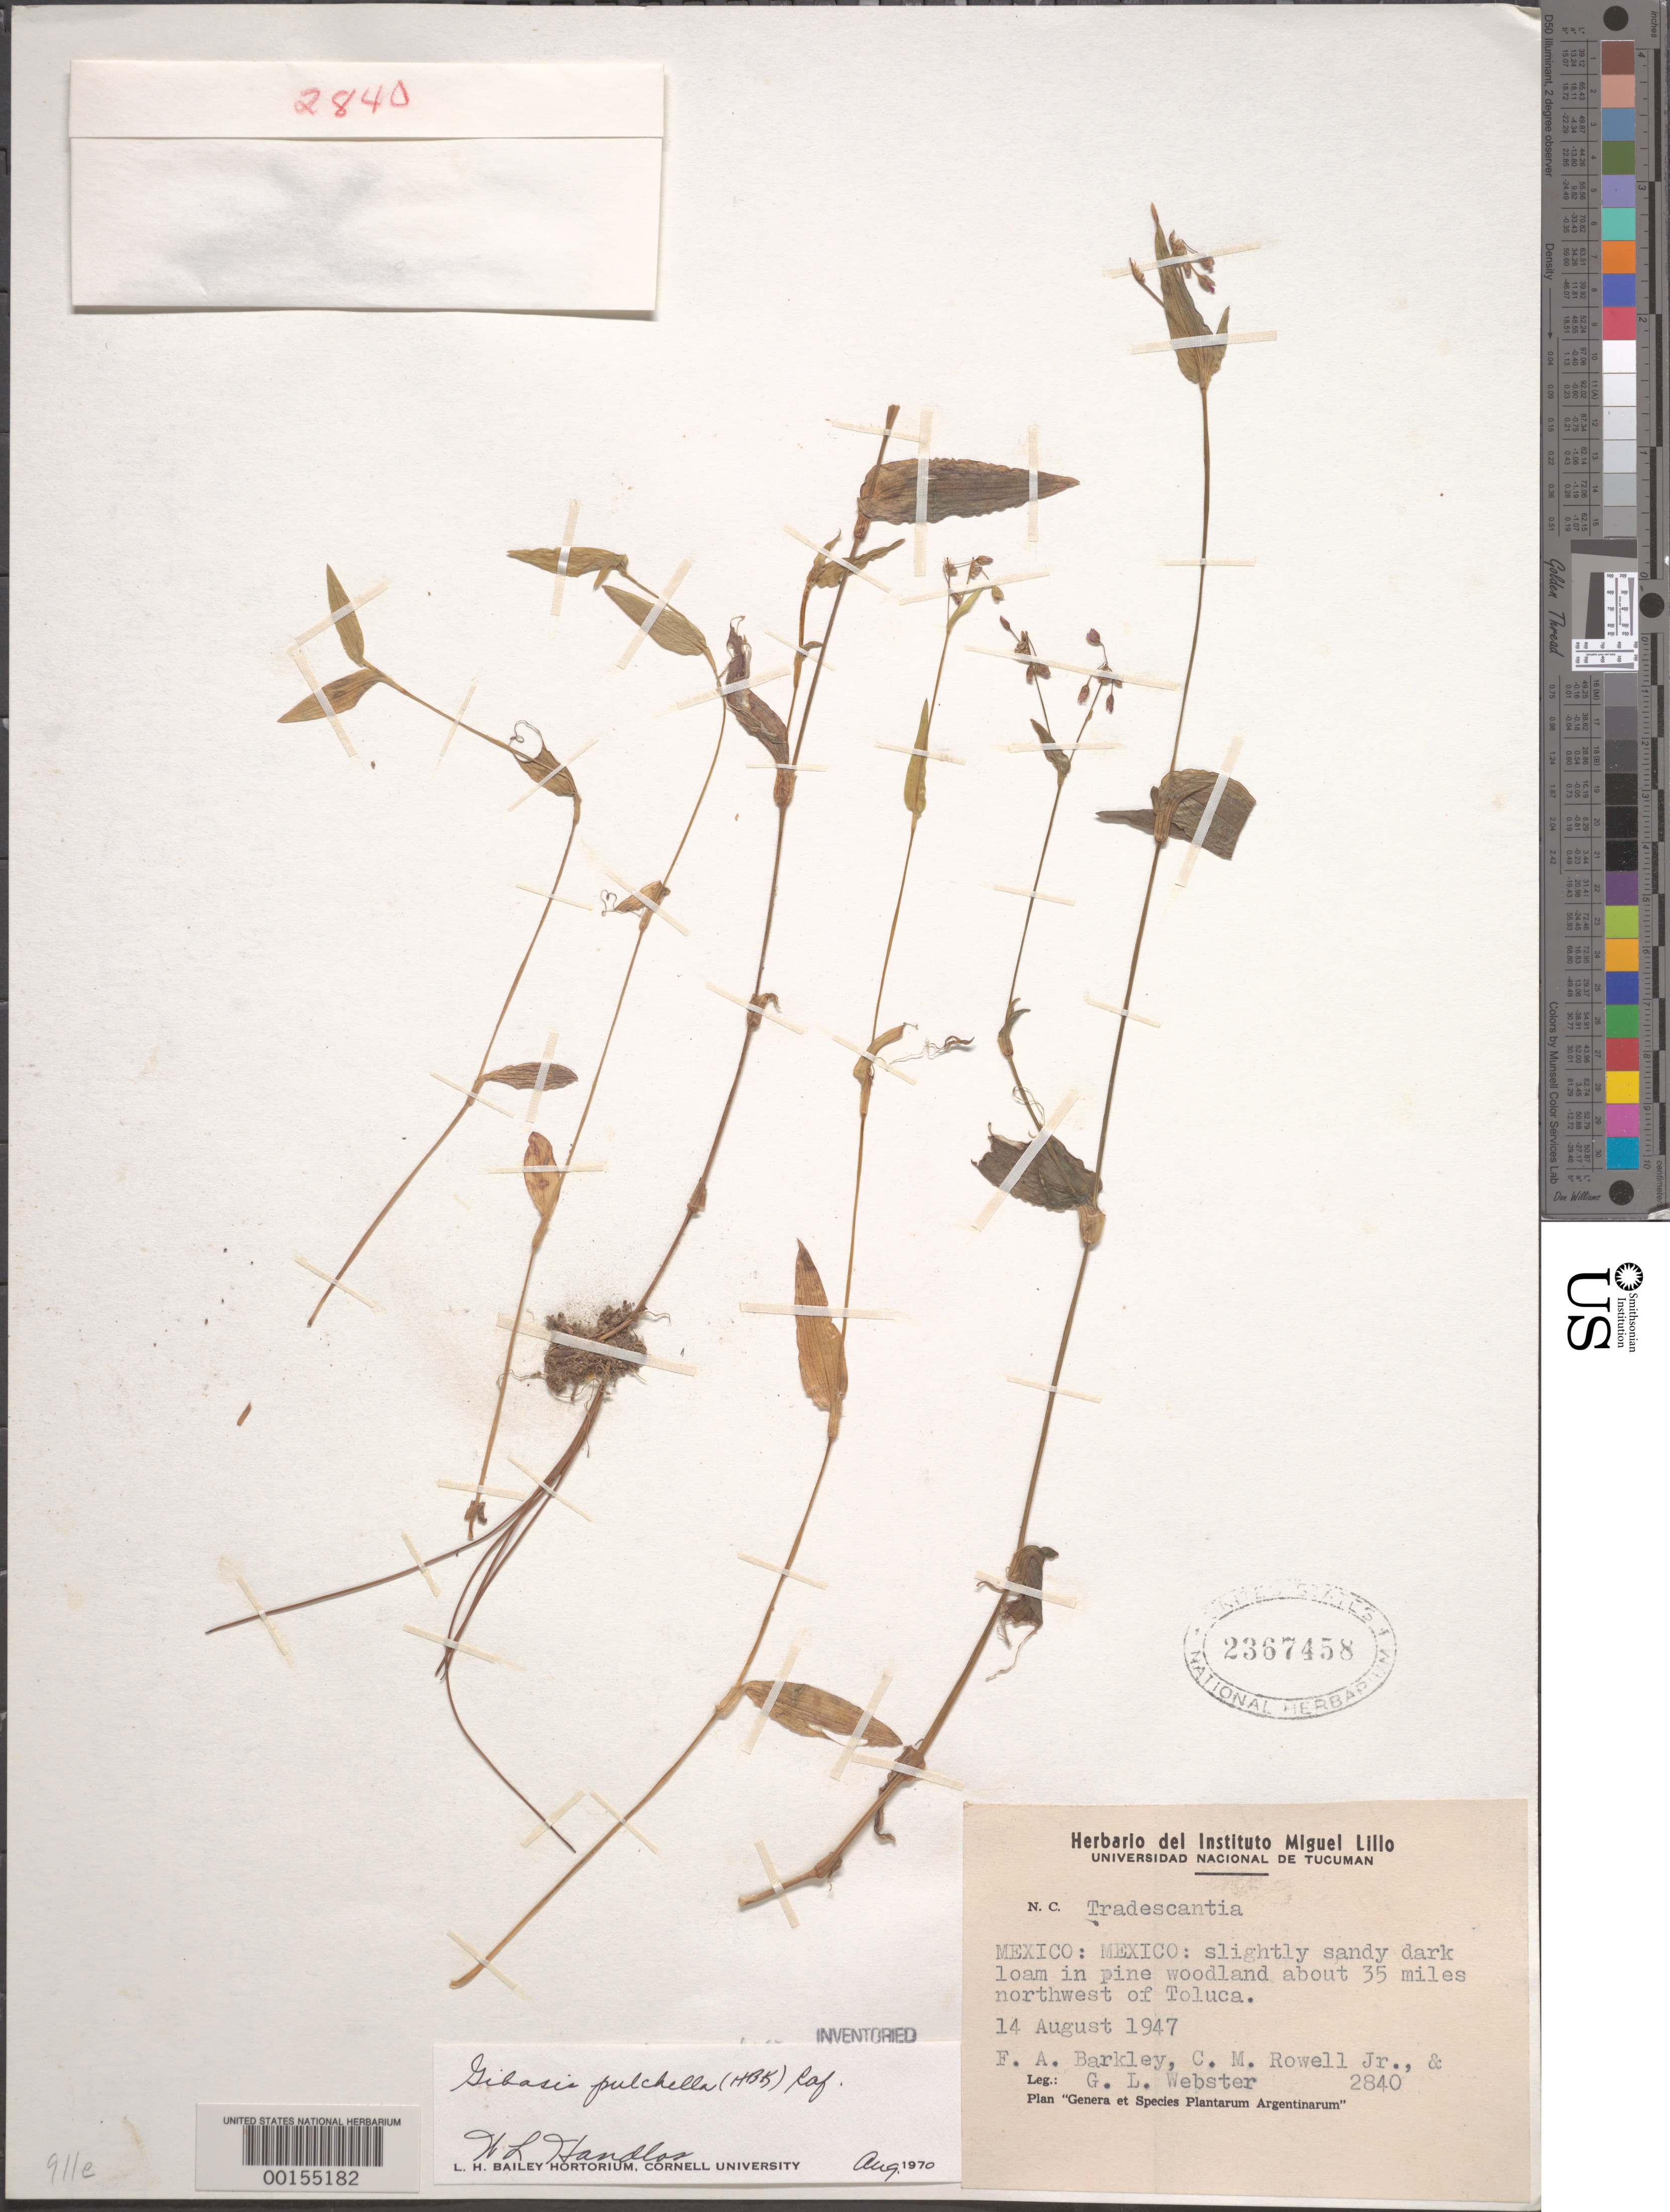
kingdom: Plantae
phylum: Tracheophyta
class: Liliopsida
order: Commelinales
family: Commelinaceae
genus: Gibasis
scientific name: Gibasis pulchella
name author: (Kunth) Raf.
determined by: Handlos, W. L.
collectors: F. A. Barkley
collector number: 2840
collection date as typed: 14 Aug 1947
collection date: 1947-08-14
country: Mexico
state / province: México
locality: NW of Toluca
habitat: Sandy dark loam, pine woodland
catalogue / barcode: US 2367458